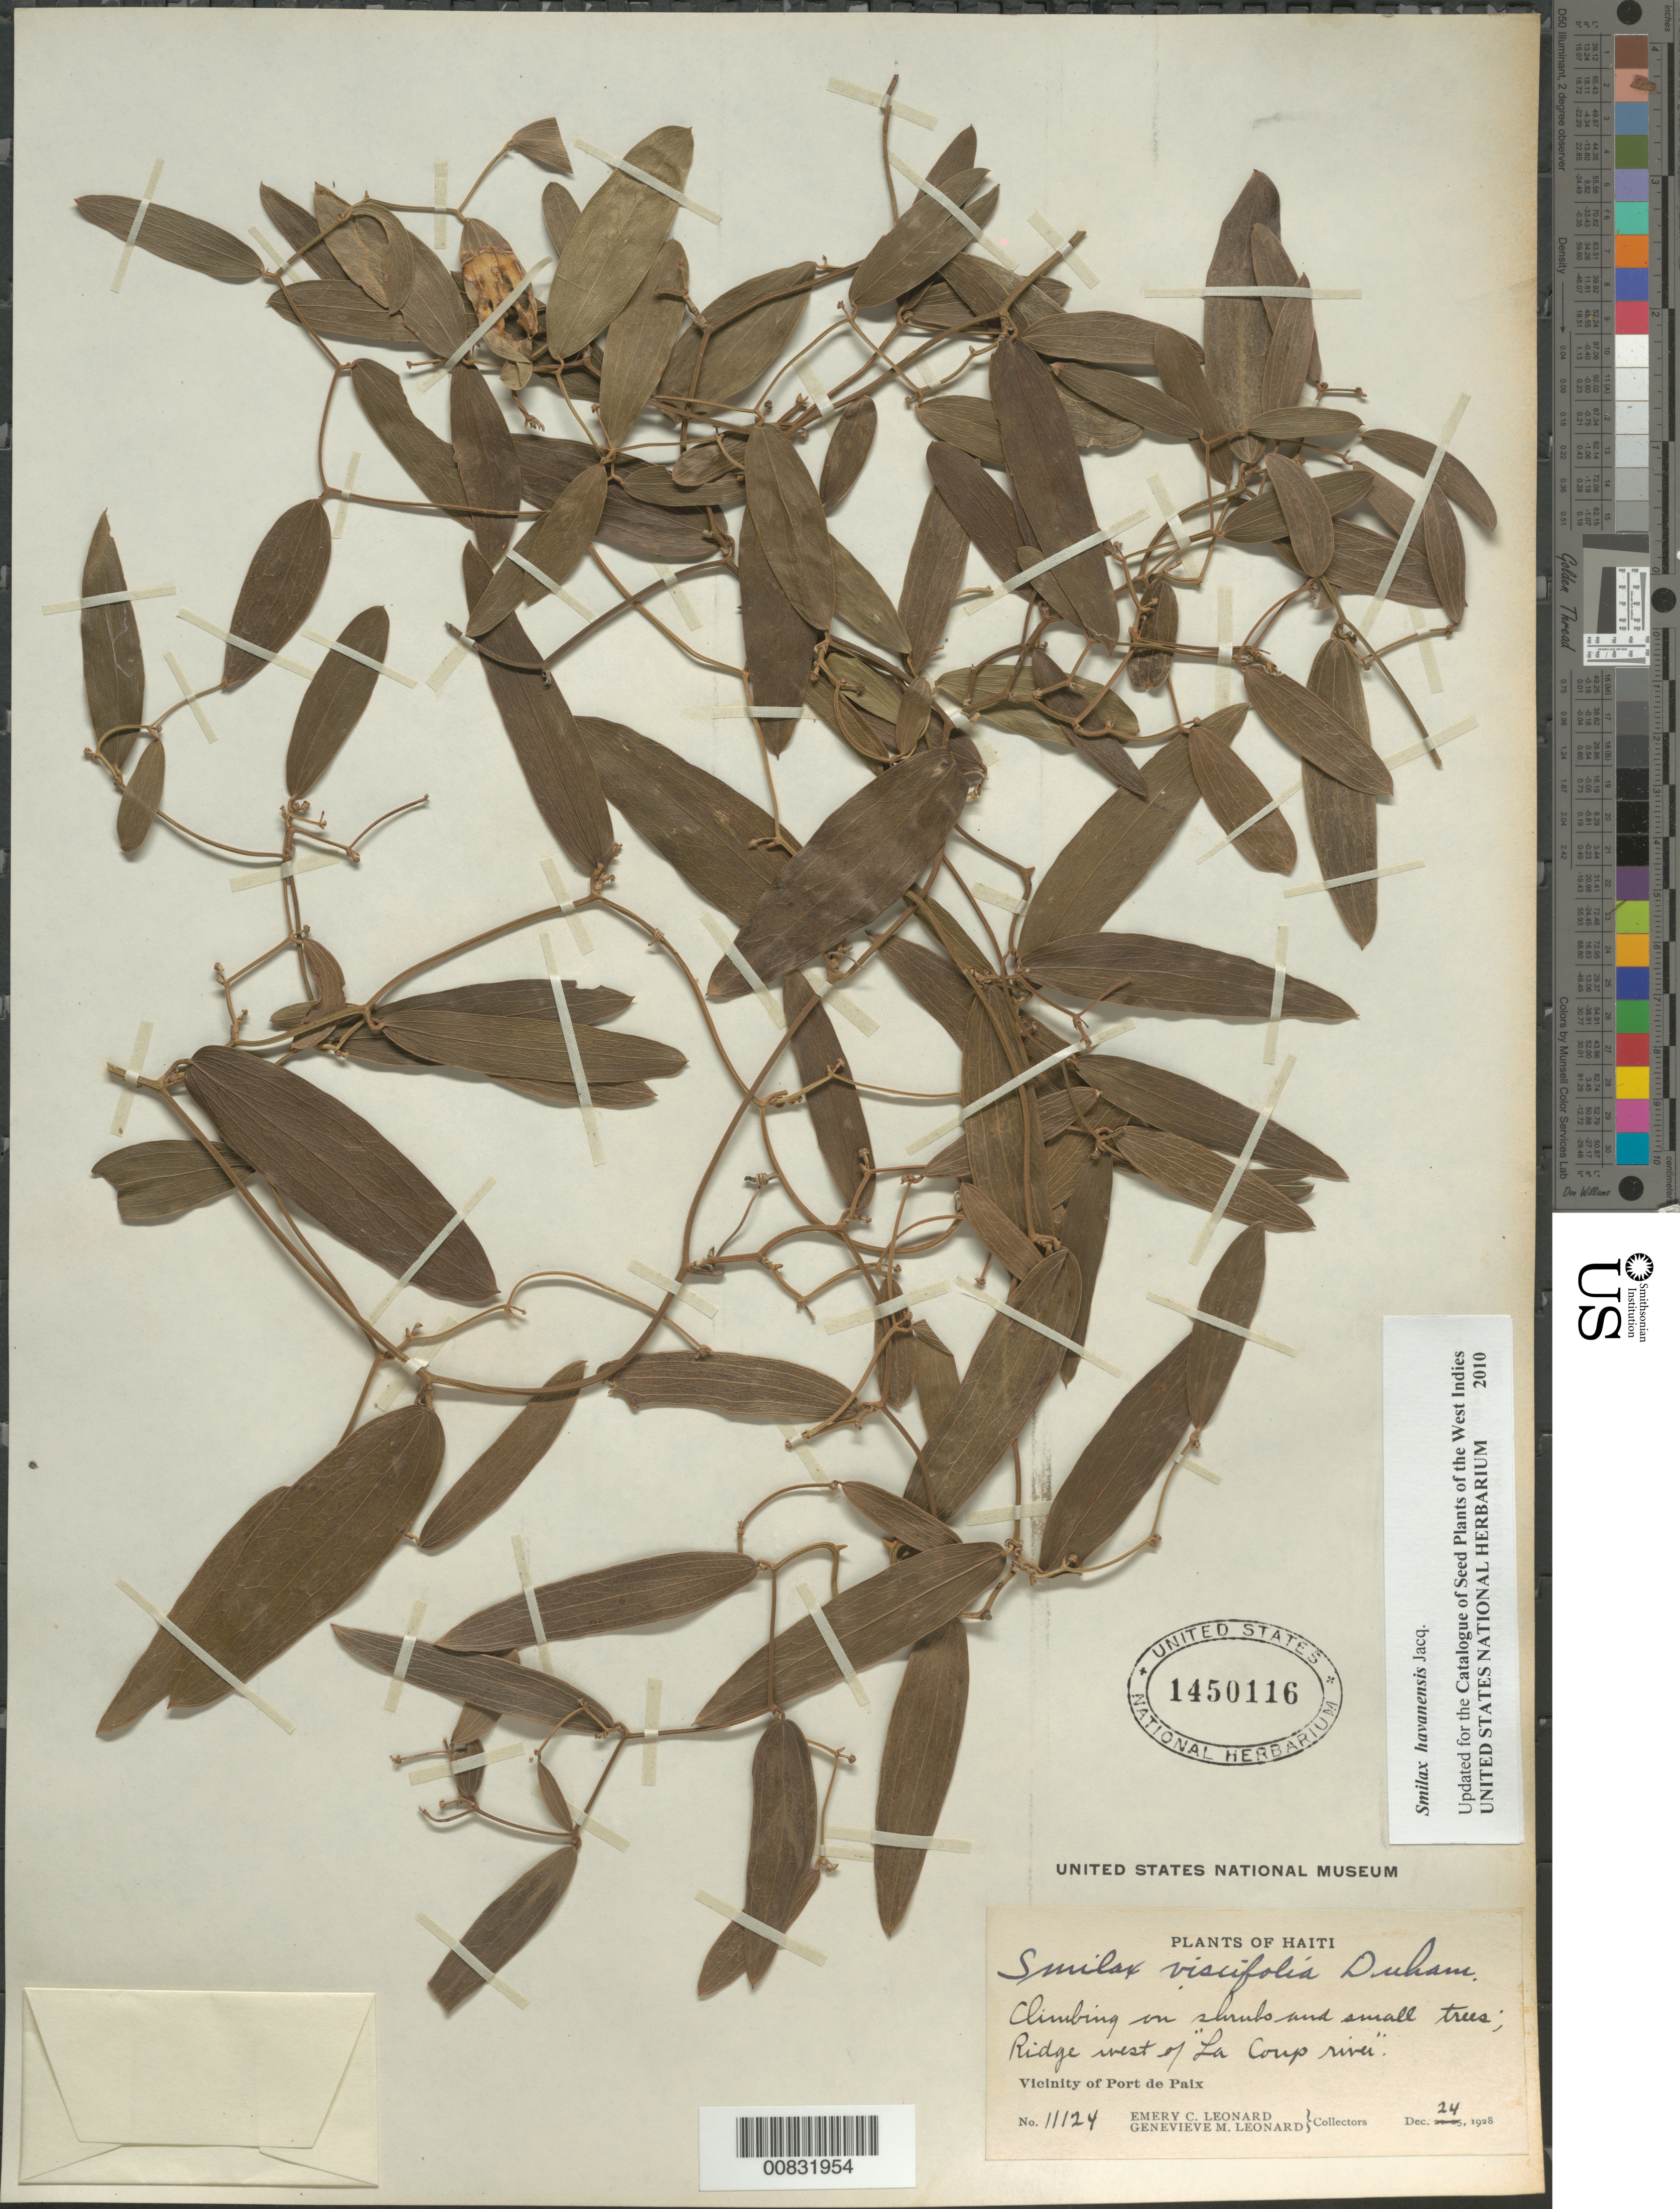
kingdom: Plantae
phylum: Tracheophyta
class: Liliopsida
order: Liliales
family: Smilacaceae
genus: Smilax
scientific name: Smilax havanensis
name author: Jacq.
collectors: E. C. Leonard & G. M. Leonard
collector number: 11124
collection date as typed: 24 Dec 1928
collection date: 1928-12-24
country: Haiti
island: Hispaniola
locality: Vicinity of Port-de-Paix. Ridge west of "La Coup river".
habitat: Climbing on shrubs and small trees.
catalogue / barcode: US 1450116